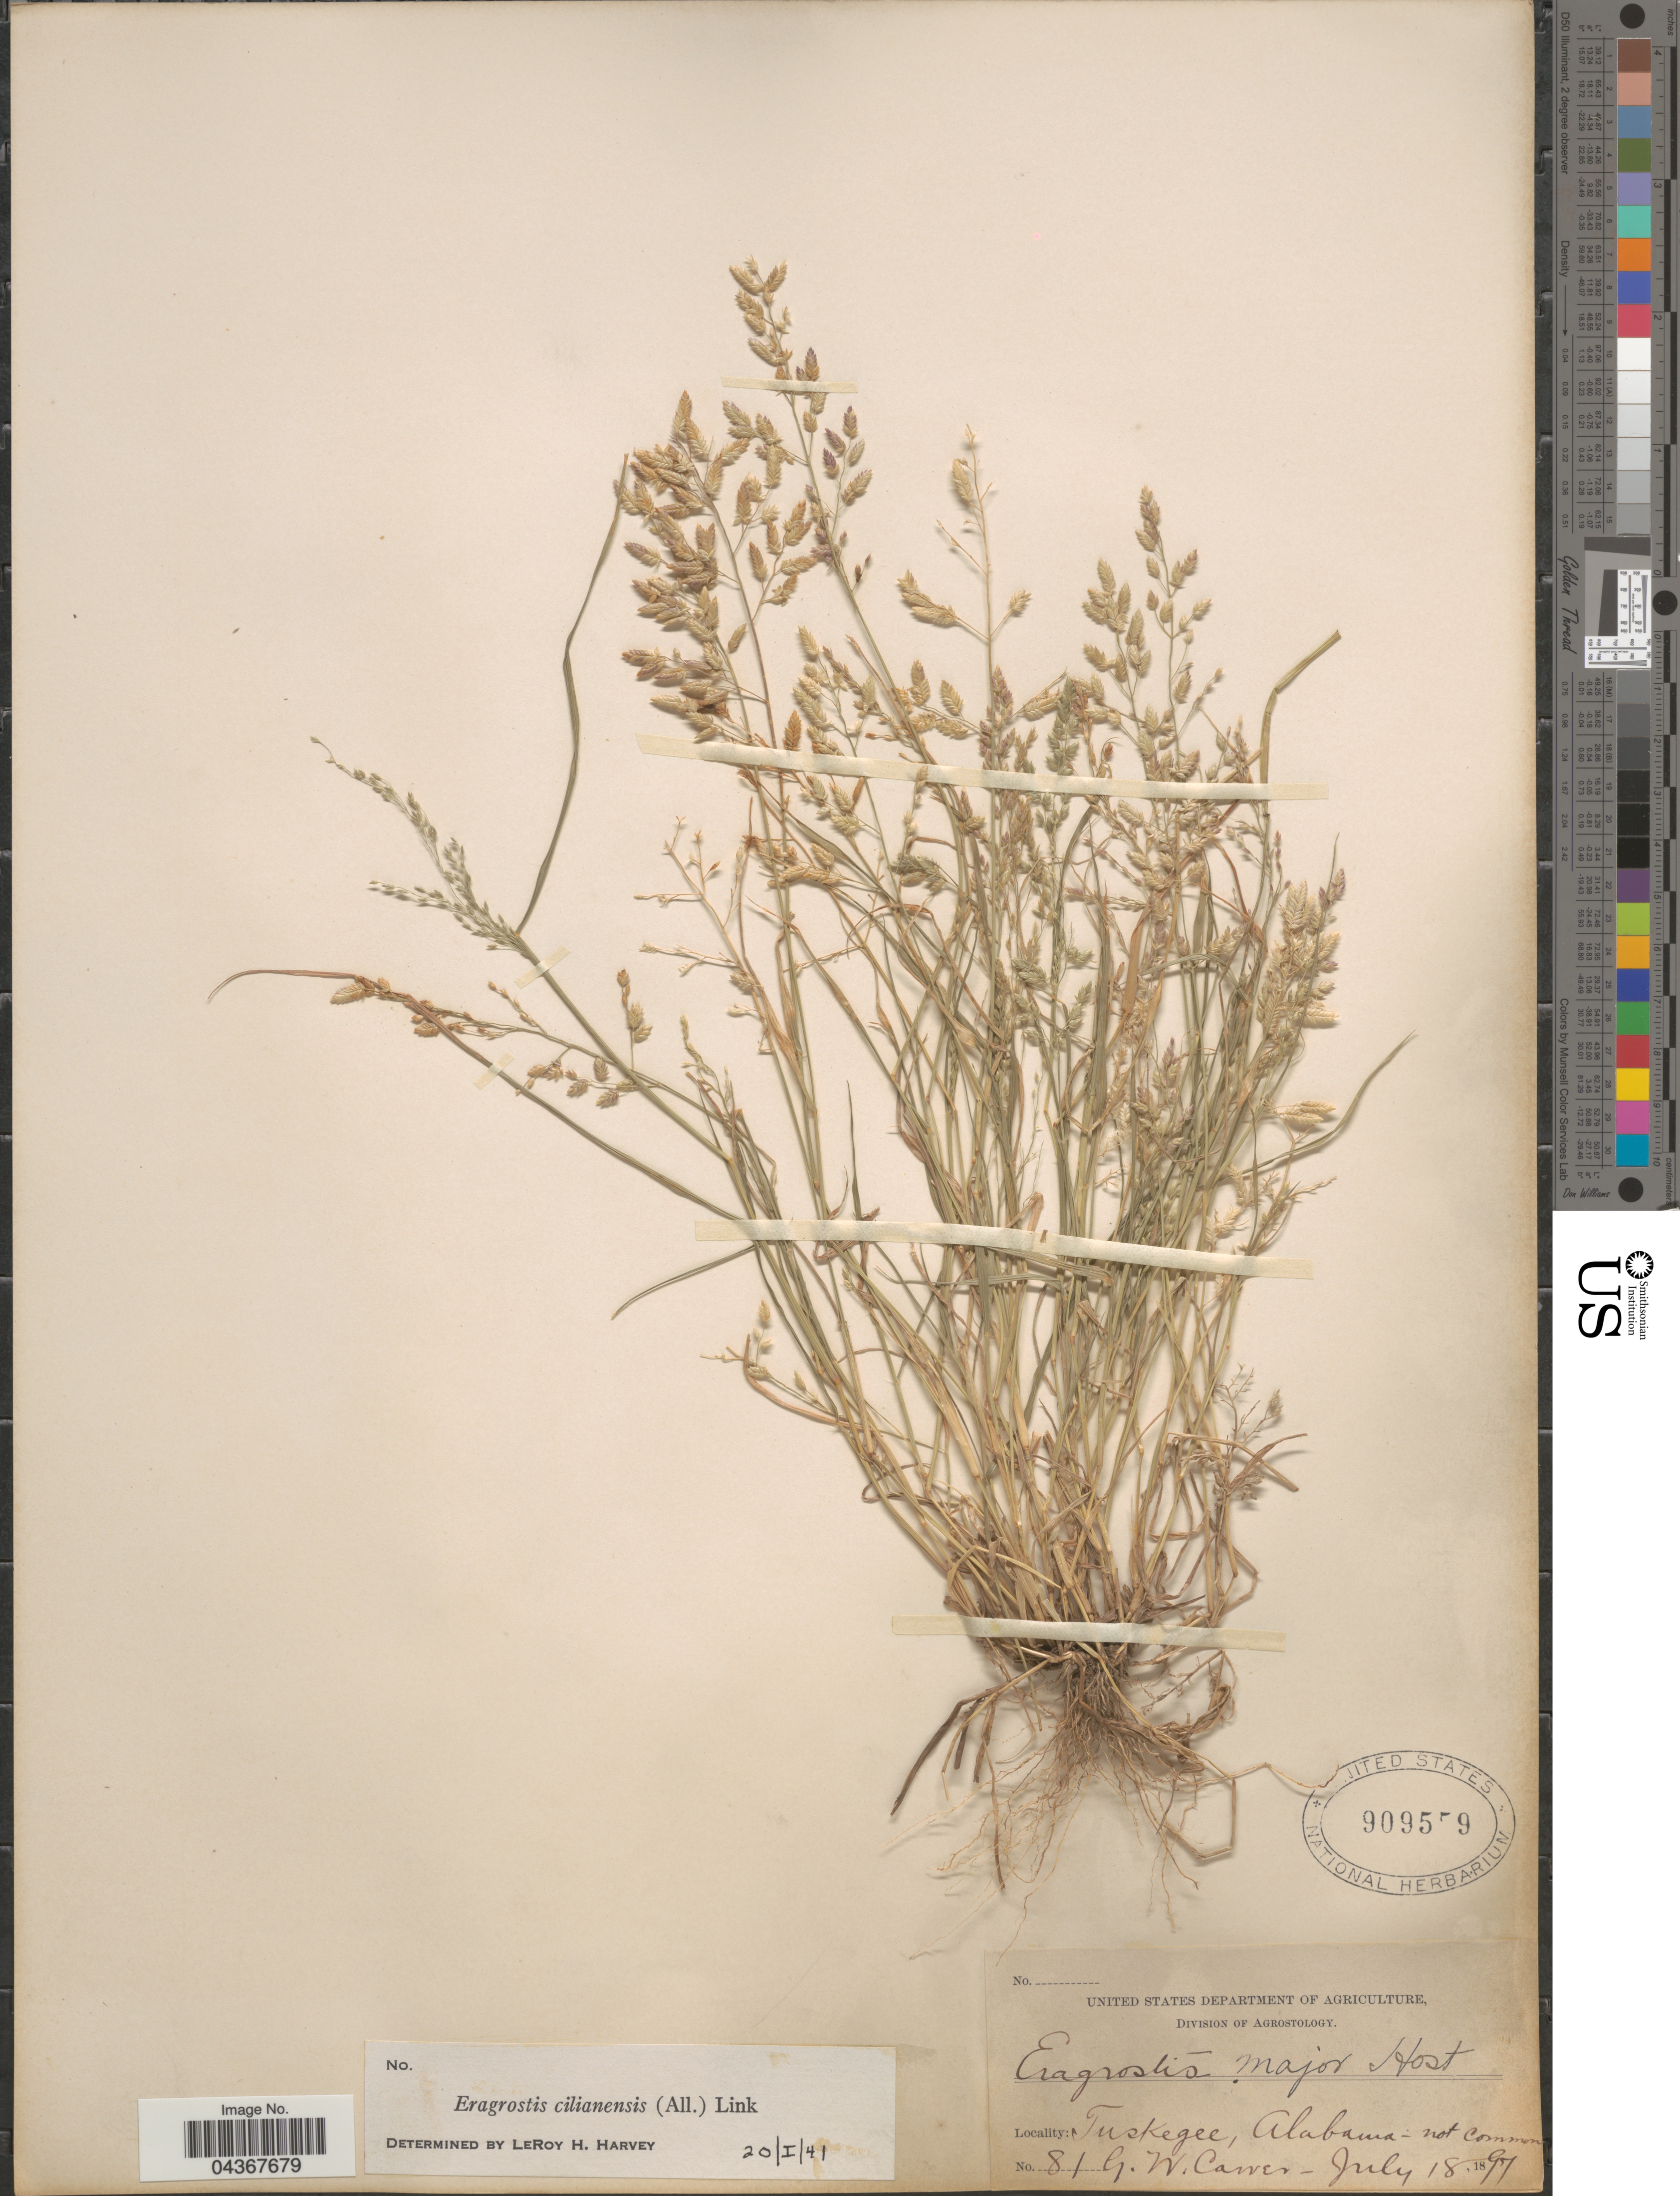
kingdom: Plantae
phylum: Tracheophyta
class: Liliopsida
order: Poales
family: Poaceae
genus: Eragrostis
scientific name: Eragrostis cilianensis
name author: (Bellardi) Vignolo ex Janch.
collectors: G. Carver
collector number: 81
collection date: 1897-07-18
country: United States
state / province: Alabama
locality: Tuskegee.